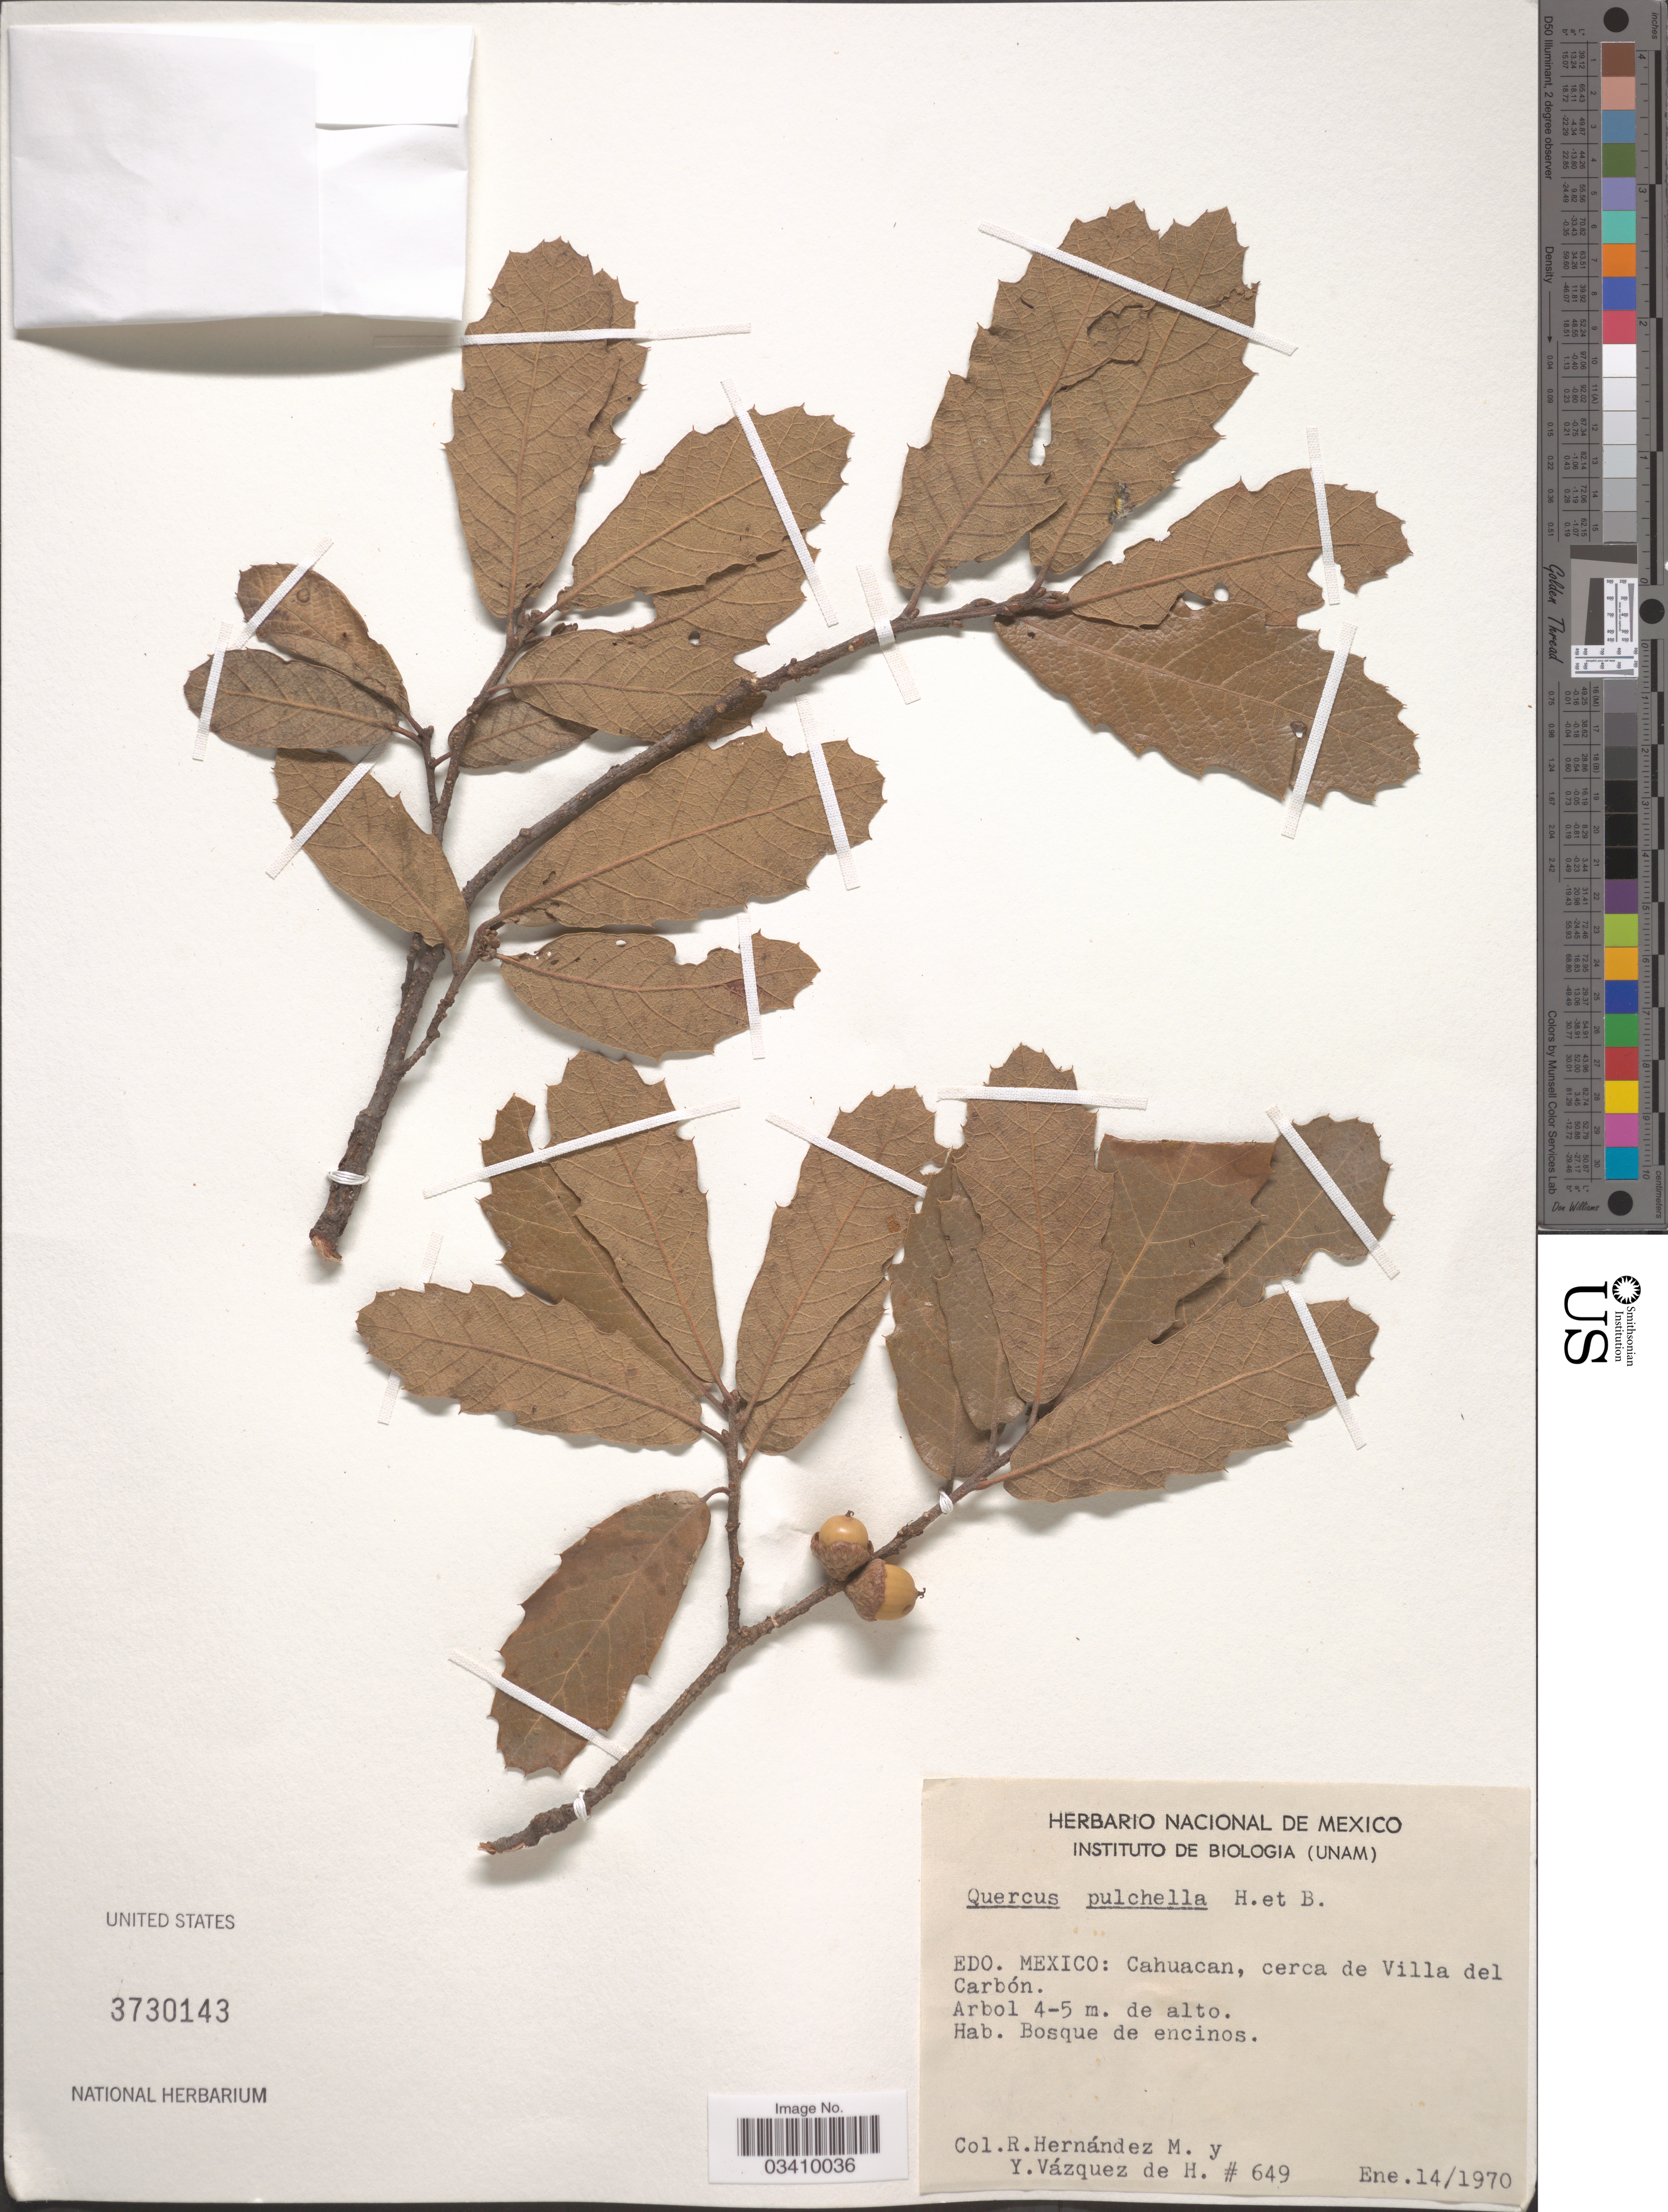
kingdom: Plantae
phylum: Tracheophyta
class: Magnoliopsida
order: Fagales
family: Fagaceae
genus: Quercus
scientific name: Quercus pulchella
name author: Humb. & Bonpl.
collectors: R. Hernández & Y. Vazquez de Hernandez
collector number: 649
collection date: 1970-01-14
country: Mexico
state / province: México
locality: Cahuacan, cerca de Villa del Carbón.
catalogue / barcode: US 3730143